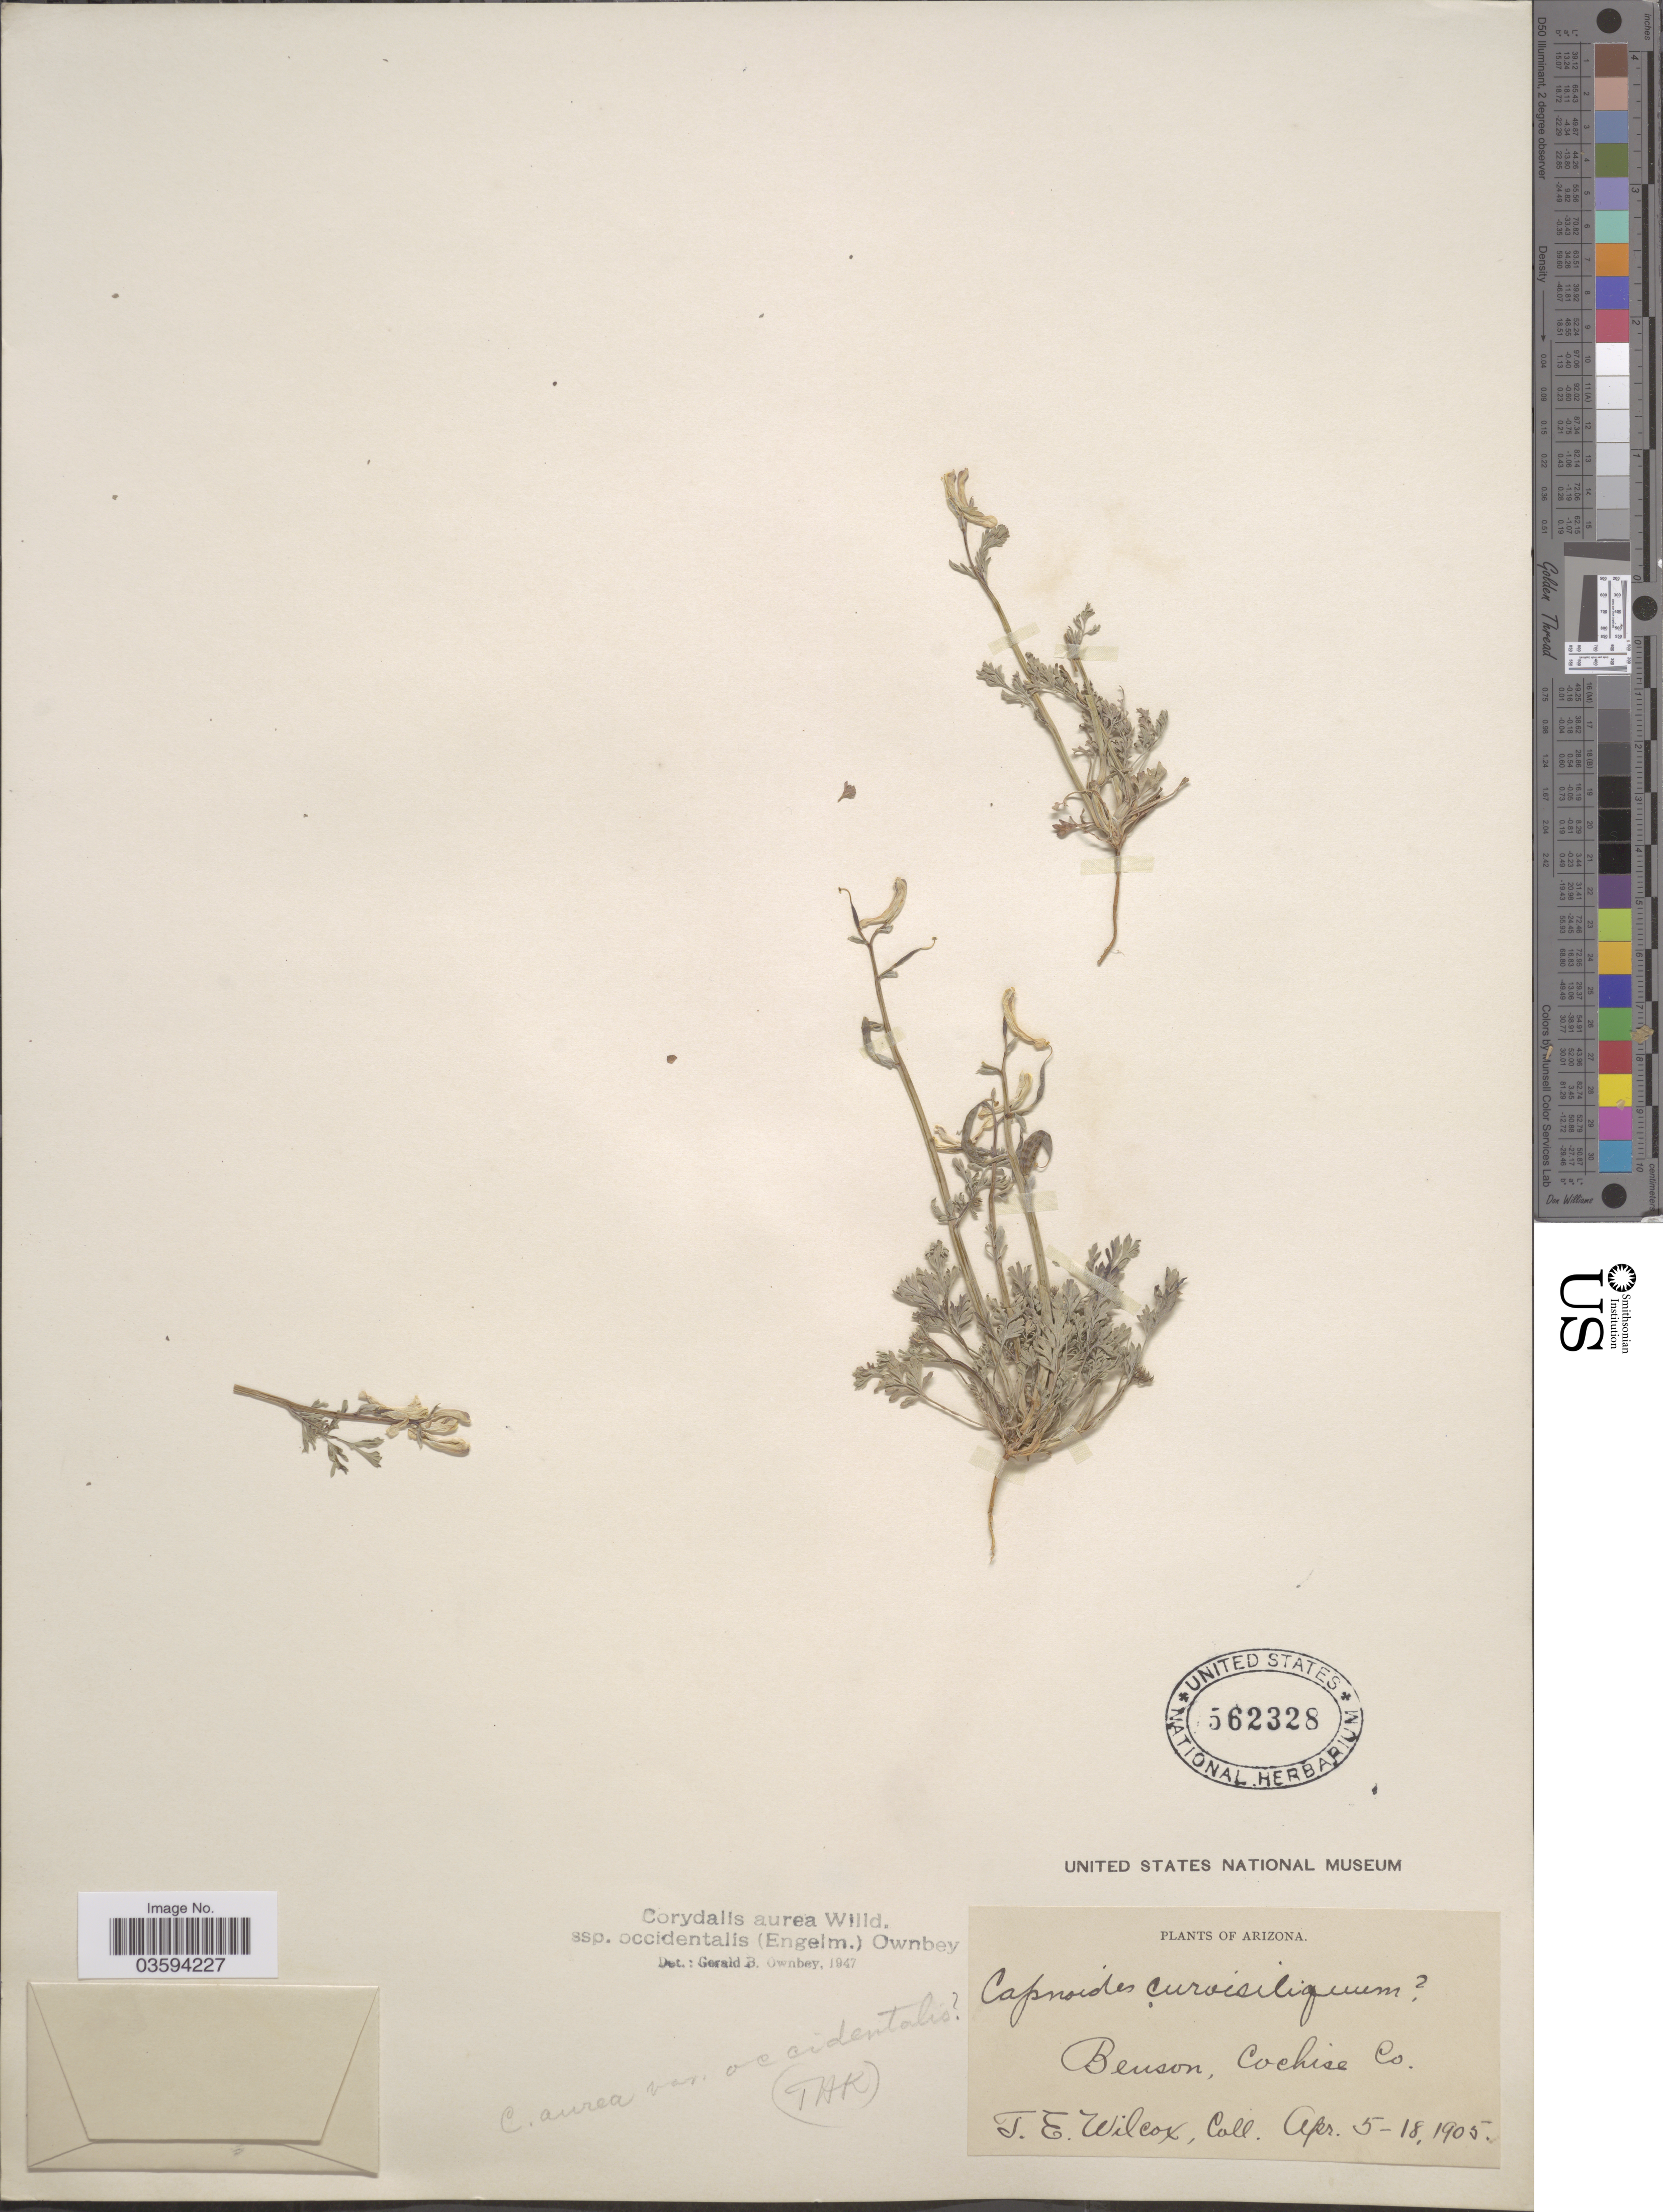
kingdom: Plantae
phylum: Tracheophyta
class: Magnoliopsida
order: Ranunculales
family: Papaveraceae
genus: Corydalis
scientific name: Corydalis aurea subsp. occidentalis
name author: Willd.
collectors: T. E. Wilcox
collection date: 1905-04-05/1905-04-18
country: United States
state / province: Arizona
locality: Benson, Cochise Co.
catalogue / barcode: US 562328